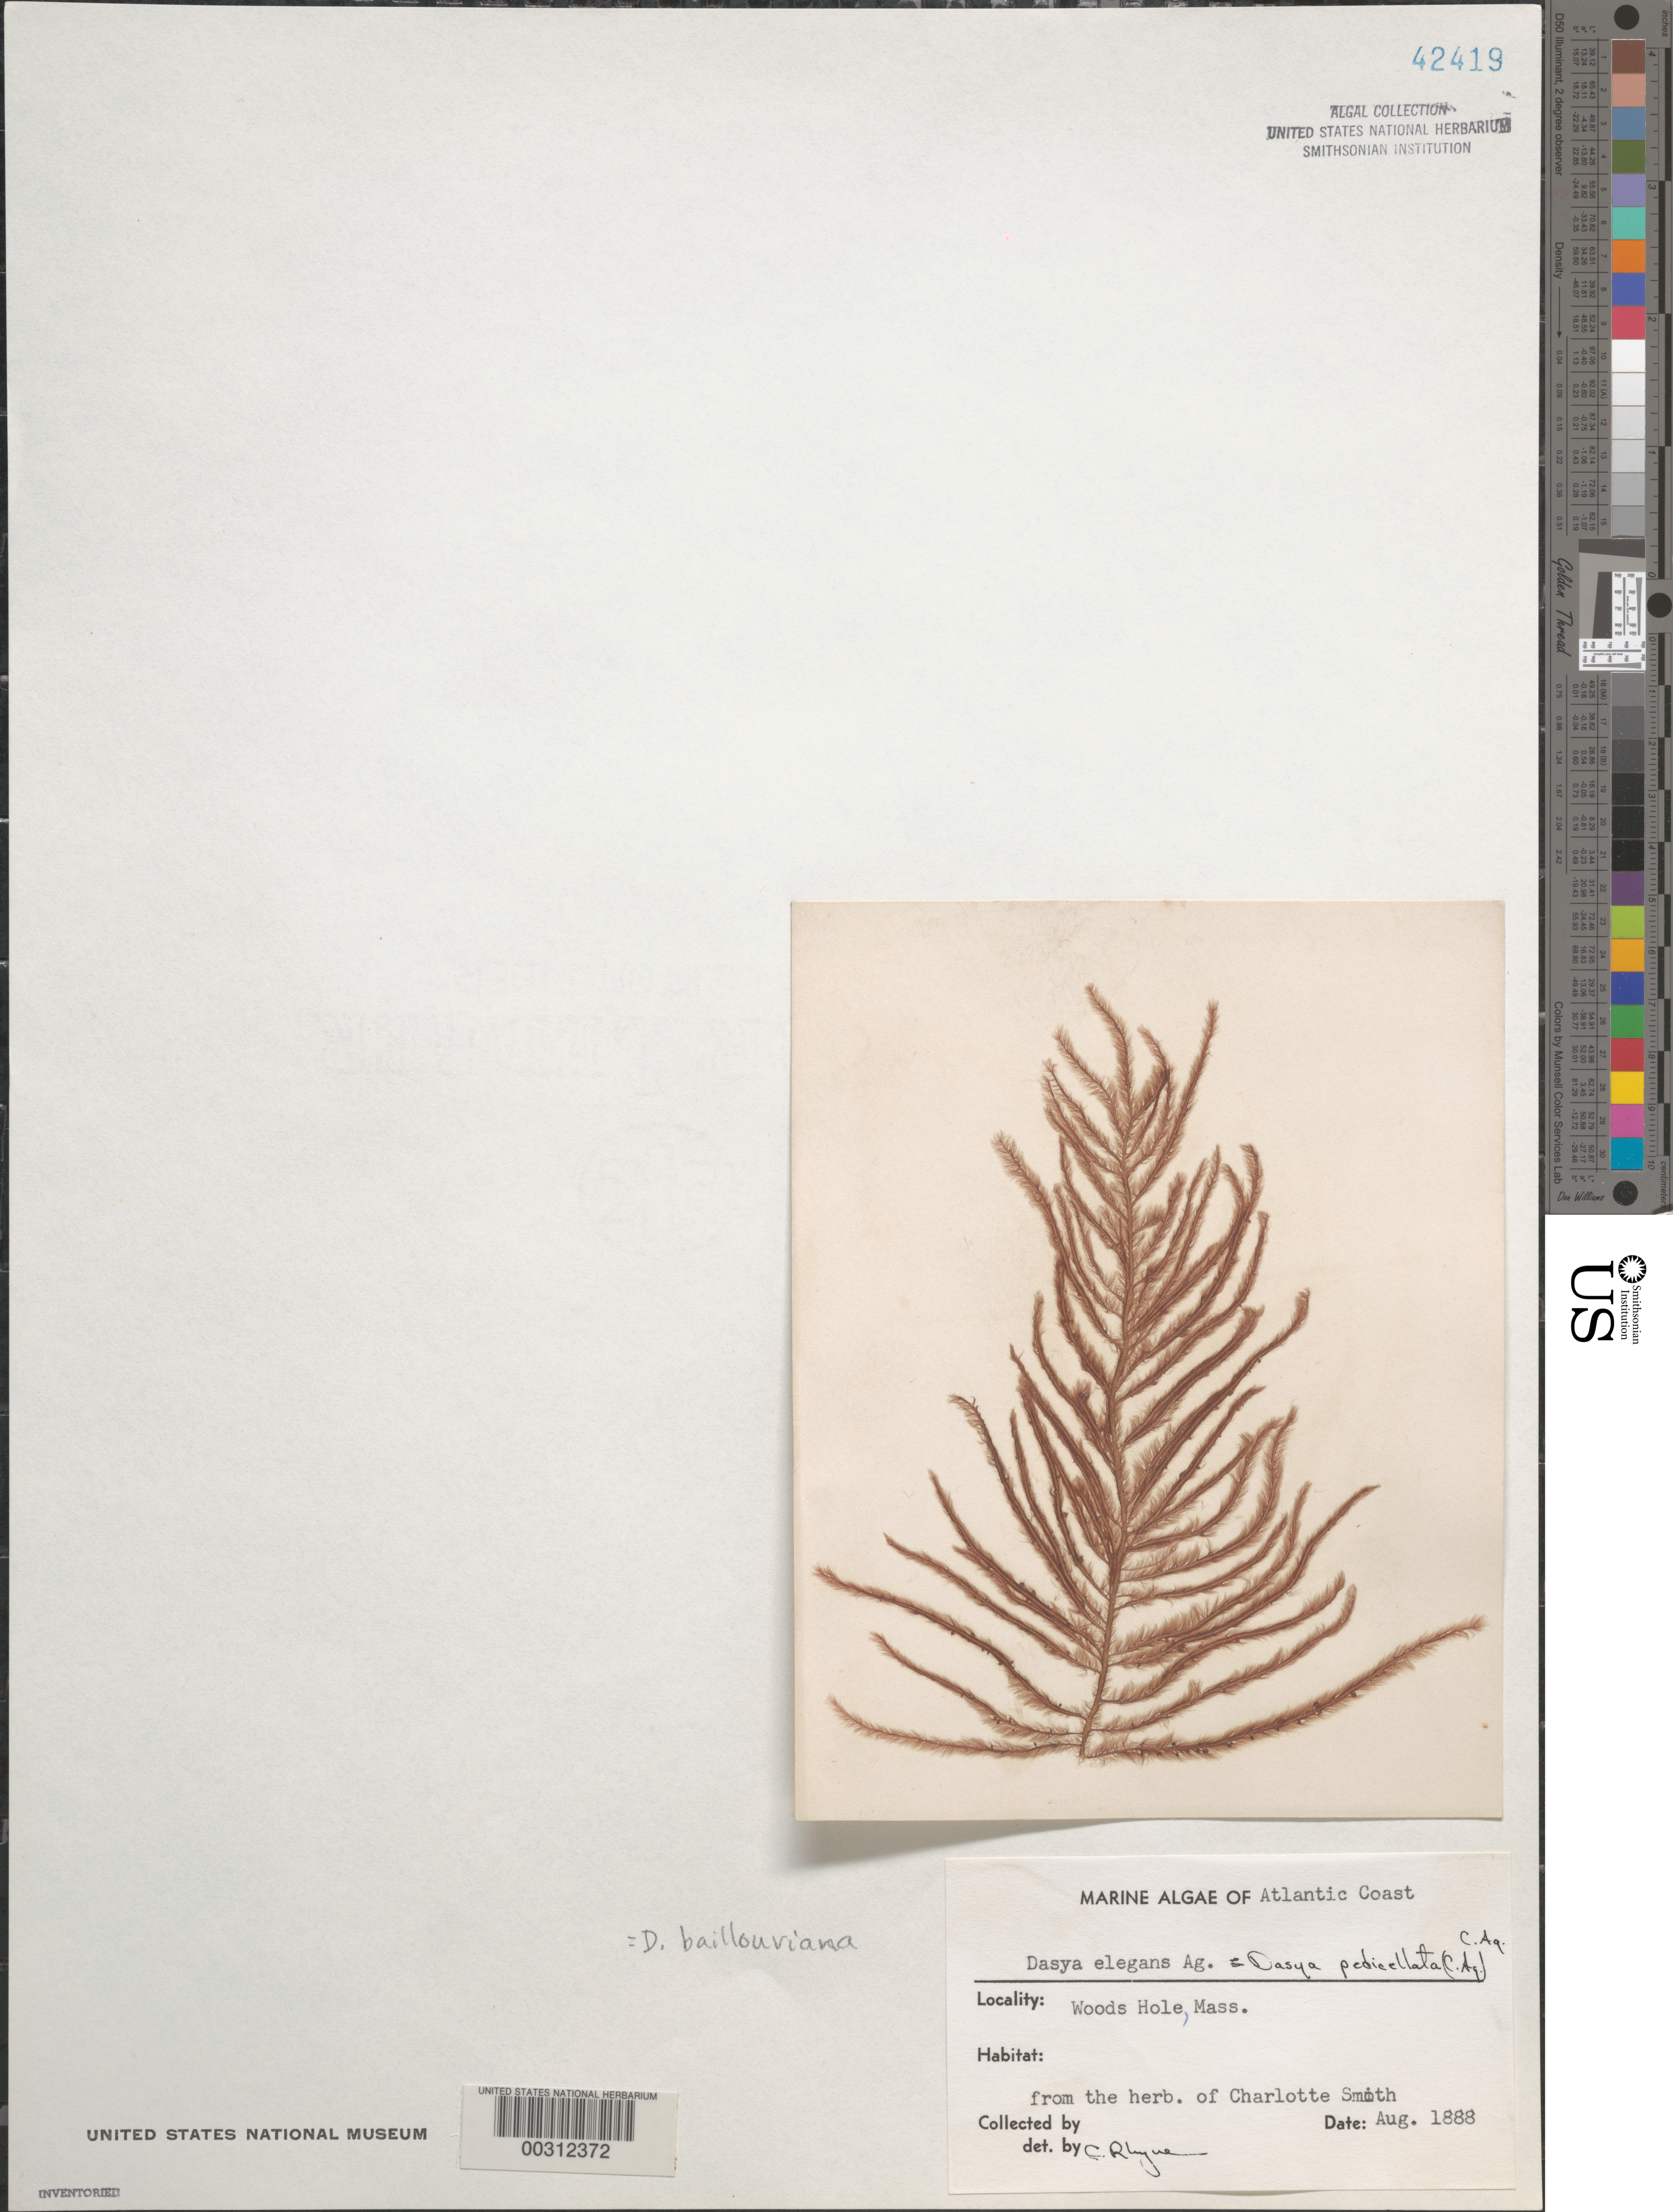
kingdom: Plantae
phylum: Rhodophyta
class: Florideophyceae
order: Ceramiales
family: Dasyaceae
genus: Dasya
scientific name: Dasya pedicellata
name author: (C. Agardh) C. Agardh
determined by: Algae name updating Project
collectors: Charlotte Smith (herbarium)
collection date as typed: Aug 1885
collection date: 1885-08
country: United States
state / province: Massachusetts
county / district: Barnstable County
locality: Woods Hole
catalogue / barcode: US 42419